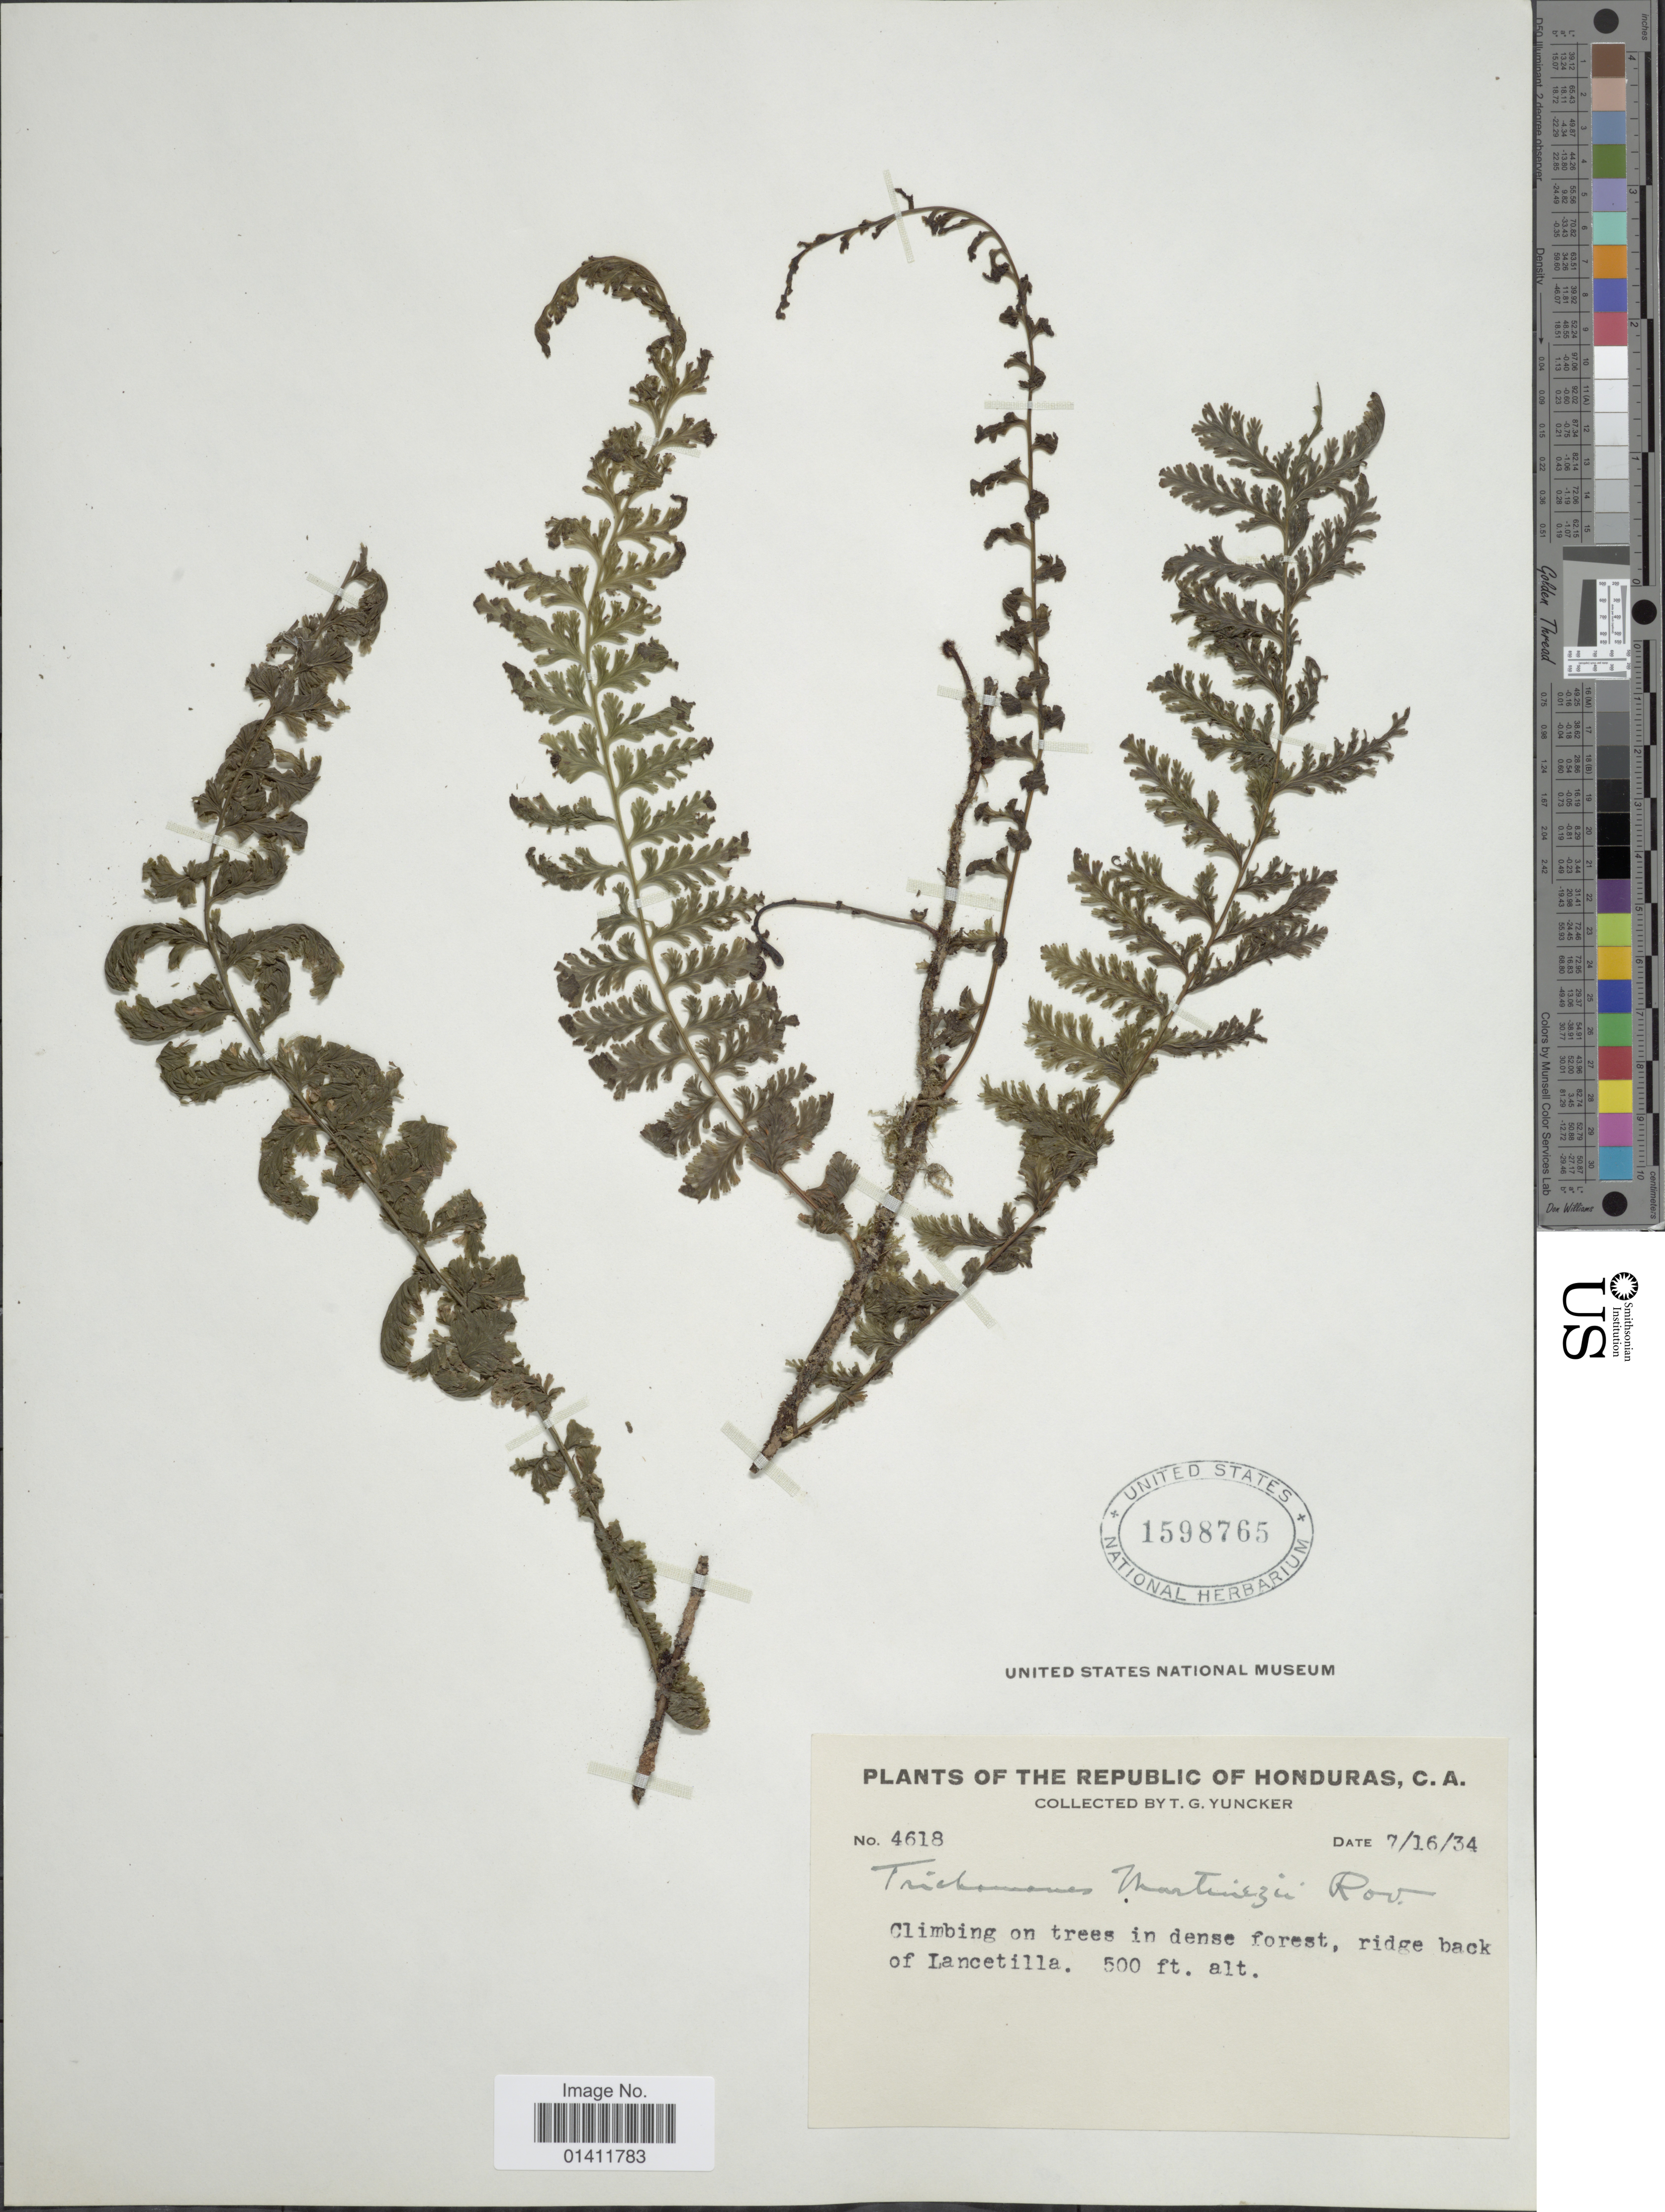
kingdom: Plantae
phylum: Tracheophyta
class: Polypodiopsida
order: Hymenophyllales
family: Hymenophyllaceae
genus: Vandenboschia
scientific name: Vandenboschia collariata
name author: (Bosch) Ebihara & K. Iwats.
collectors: T. G. Yuncker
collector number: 4618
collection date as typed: Transcribed d/m/y: 16/7/34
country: Honduras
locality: The Republic of Honduras, C.A. Rdige back of Lancetilla.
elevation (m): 152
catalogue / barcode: US 1598765